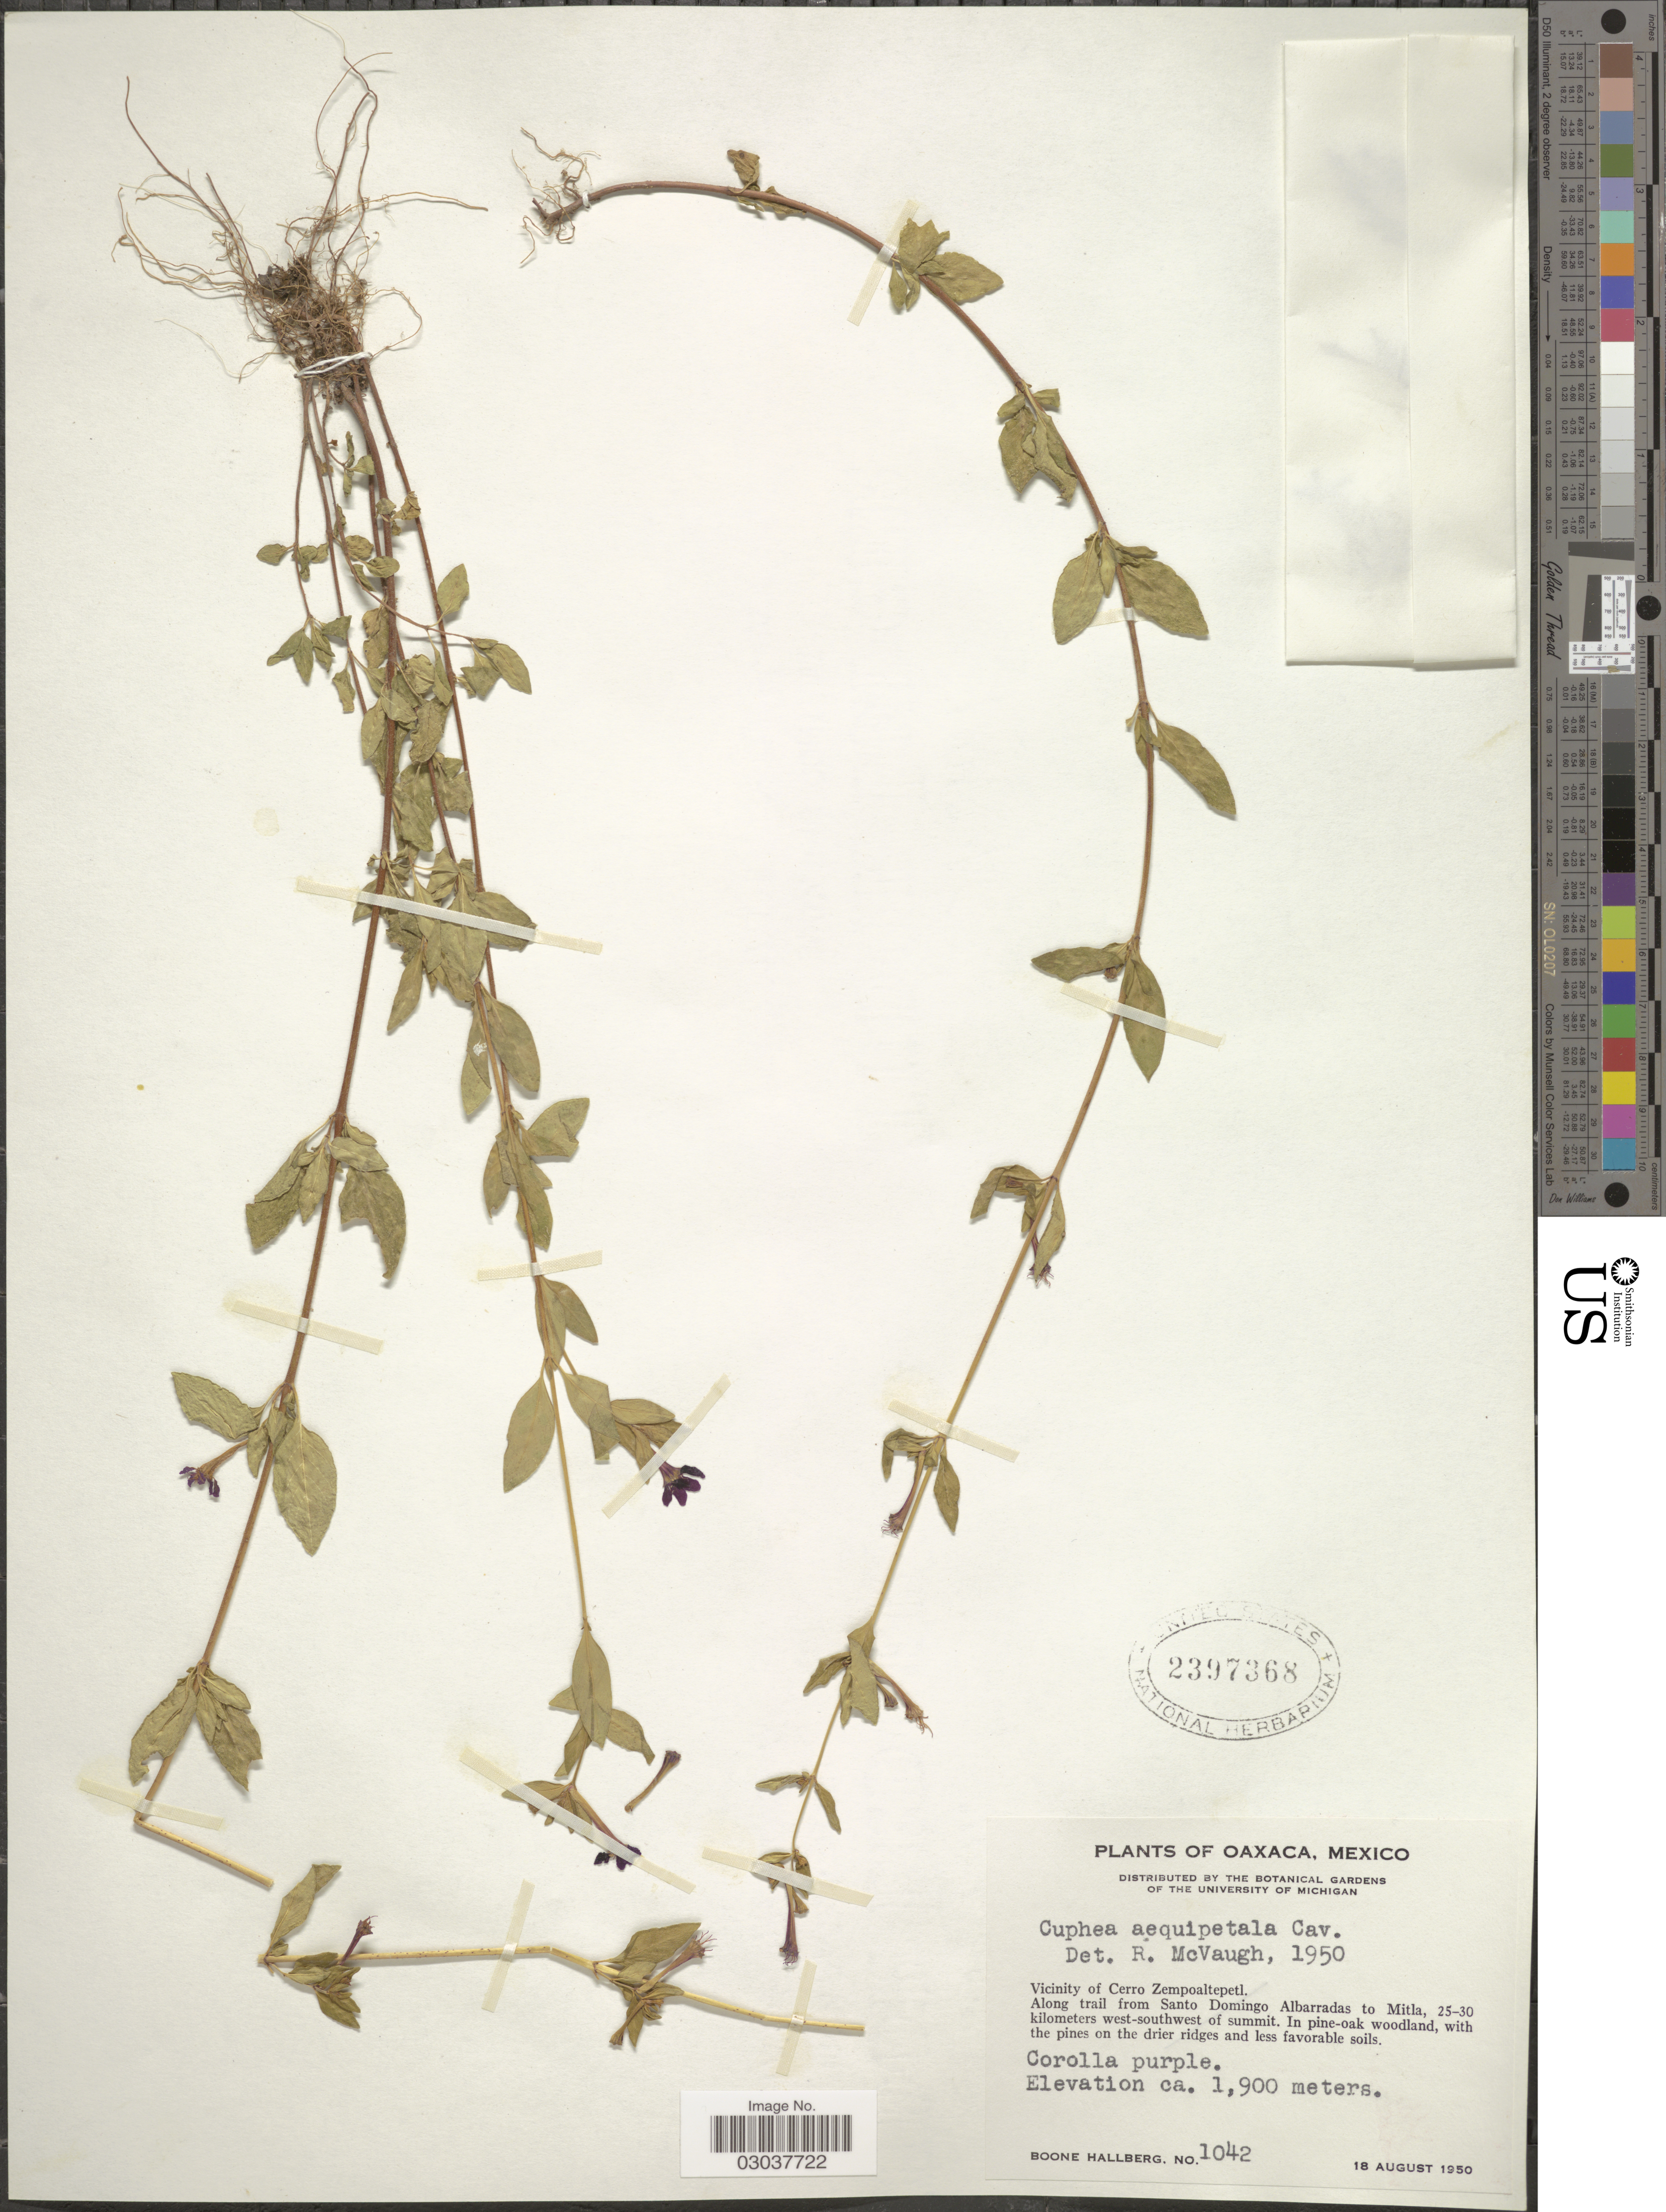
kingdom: Plantae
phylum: Tracheophyta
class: Magnoliopsida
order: Myrtales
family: Lythraceae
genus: Cuphea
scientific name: Cuphea aequipetala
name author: Cav.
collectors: B. Hallberg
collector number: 1042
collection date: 1950-08-18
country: Mexico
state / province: Oaxaca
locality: Vicinity of Cerro Zempoaltepetl. Along trail from Santo Domingo. Albarradas to Mitla, 25-30 kilometers west-southwest of summit.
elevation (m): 1900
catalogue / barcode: US 2397368